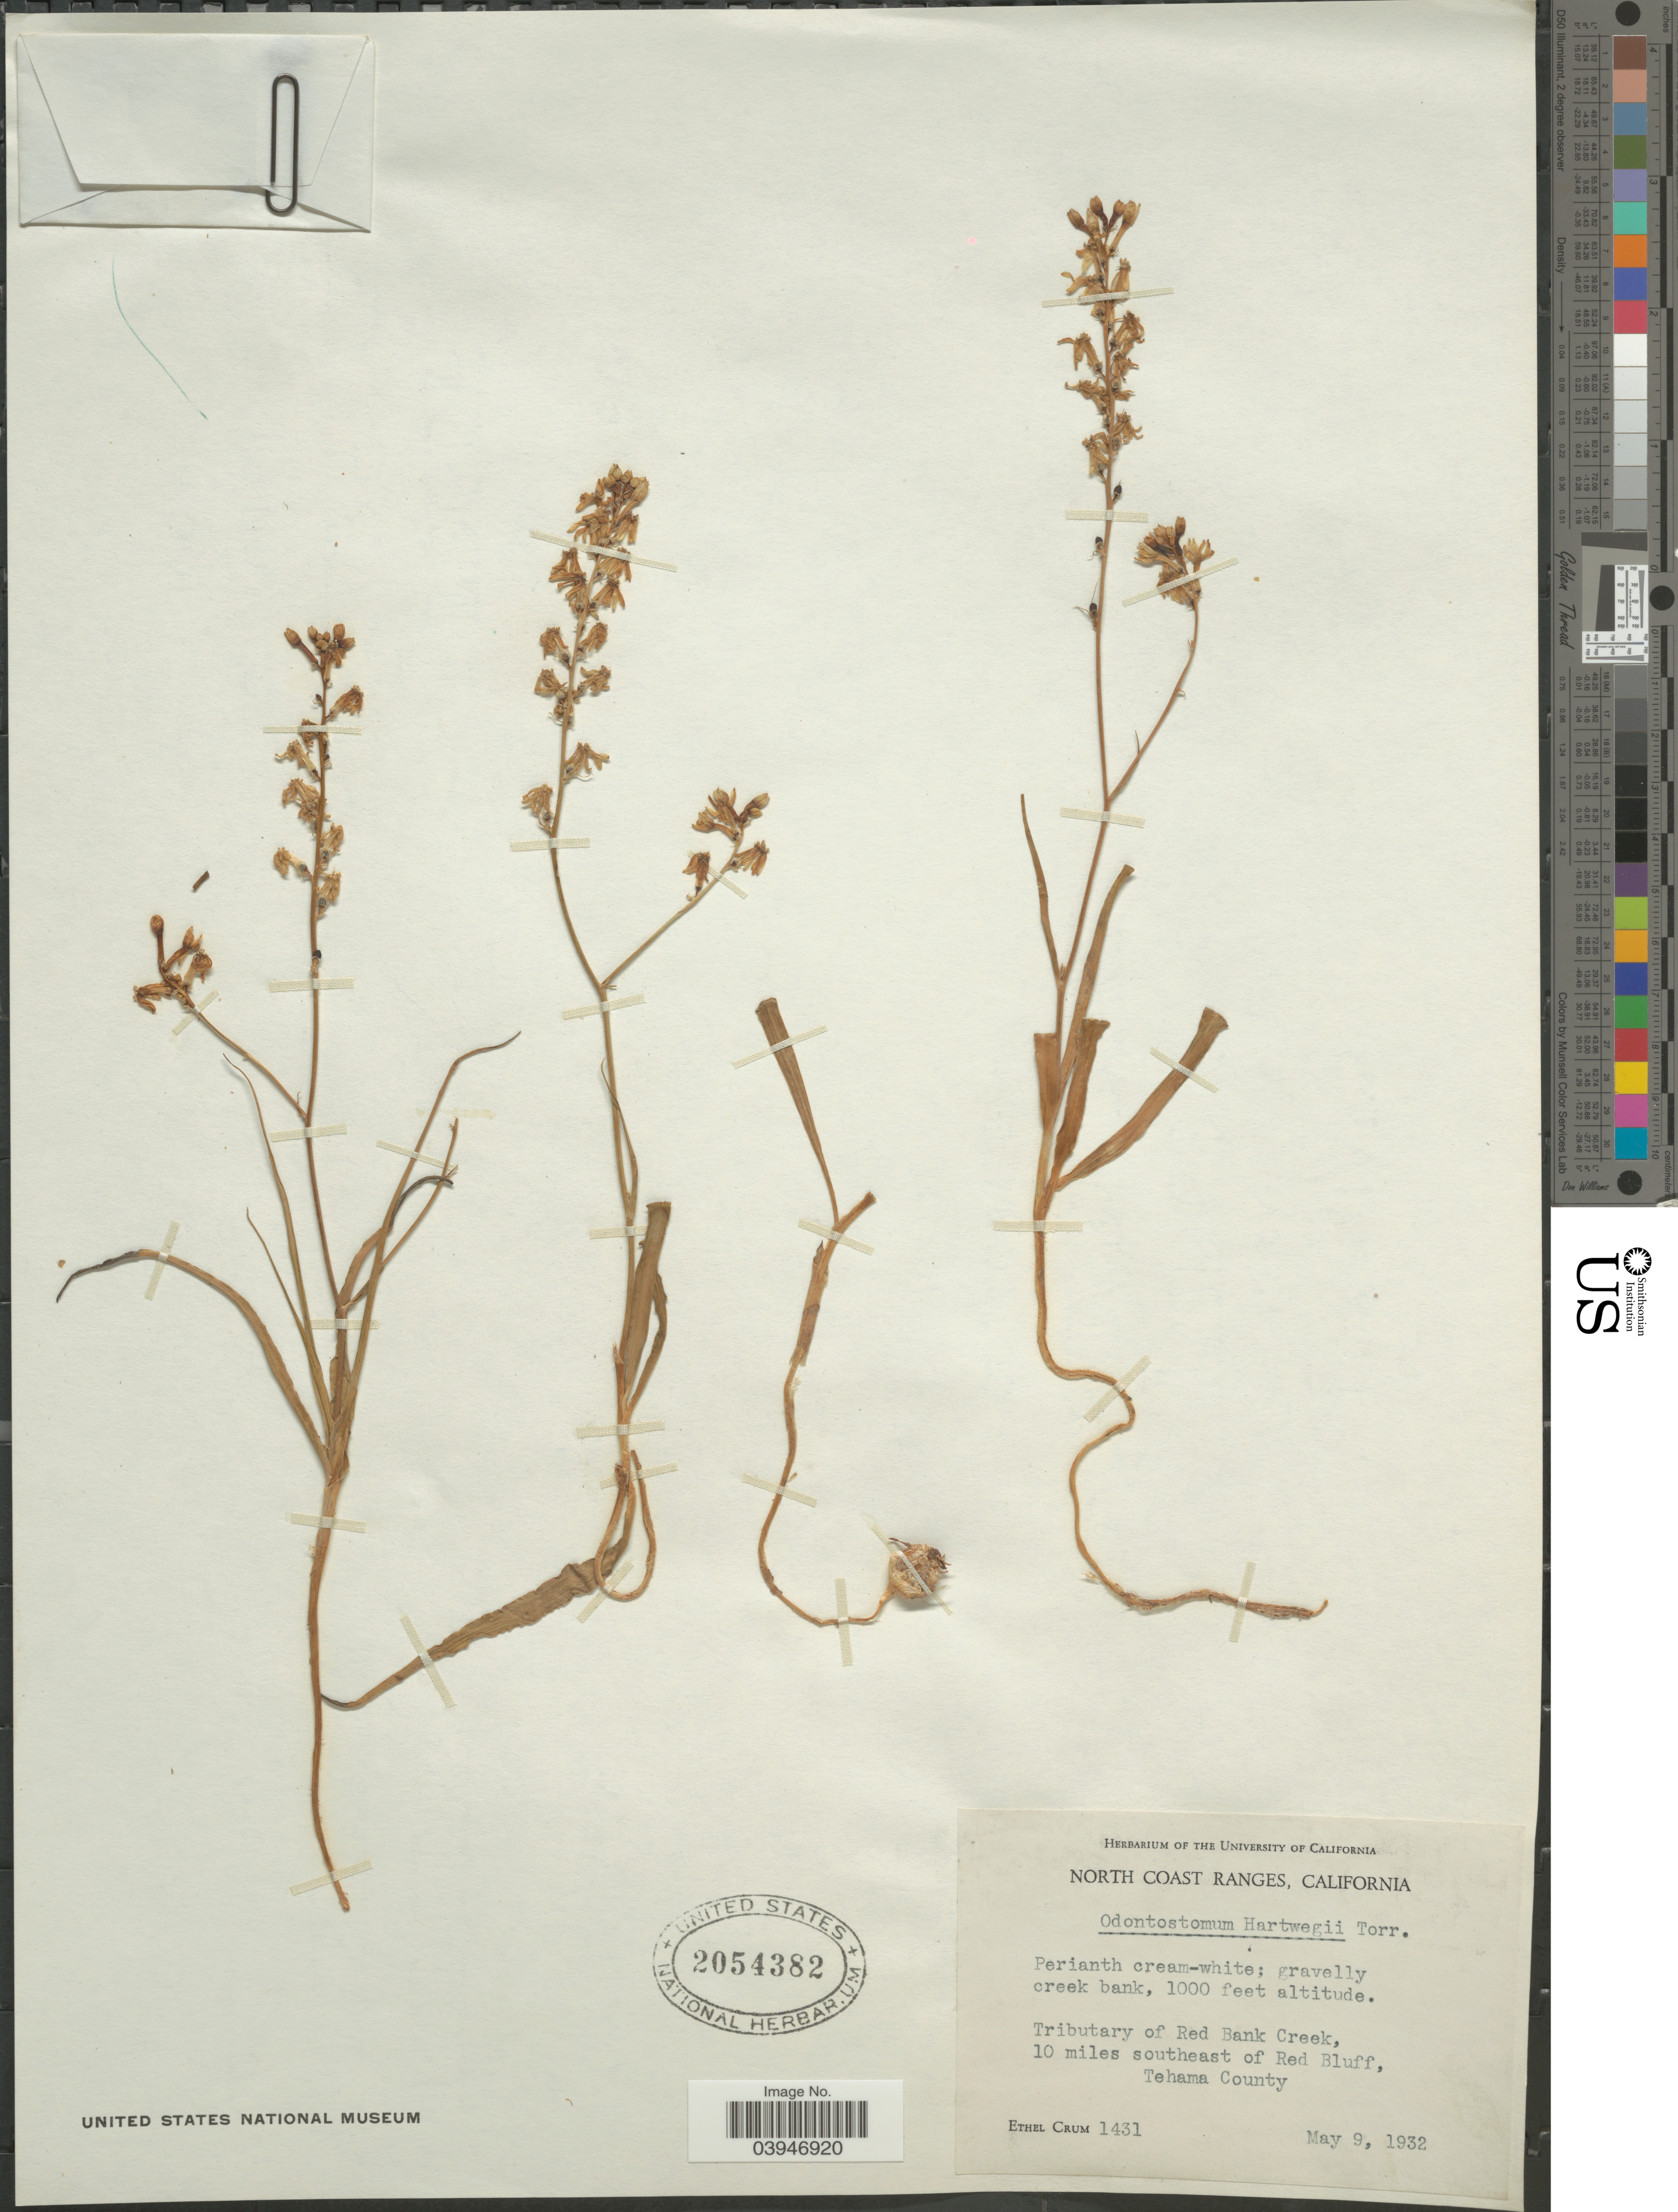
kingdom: Plantae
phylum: Tracheophyta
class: Liliopsida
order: Asparagales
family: Tecophilaeaceae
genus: Odontostomum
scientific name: Odontostomum hartwegii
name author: Torr.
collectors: E. K. Crum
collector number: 1431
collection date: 1932-05-09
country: United States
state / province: California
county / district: Tehama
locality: North Coast Ranges. Tributary of Red Bank Creek, 10 miles southeast of Red Bluff, Tehama County.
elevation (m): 305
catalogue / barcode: US 2054382